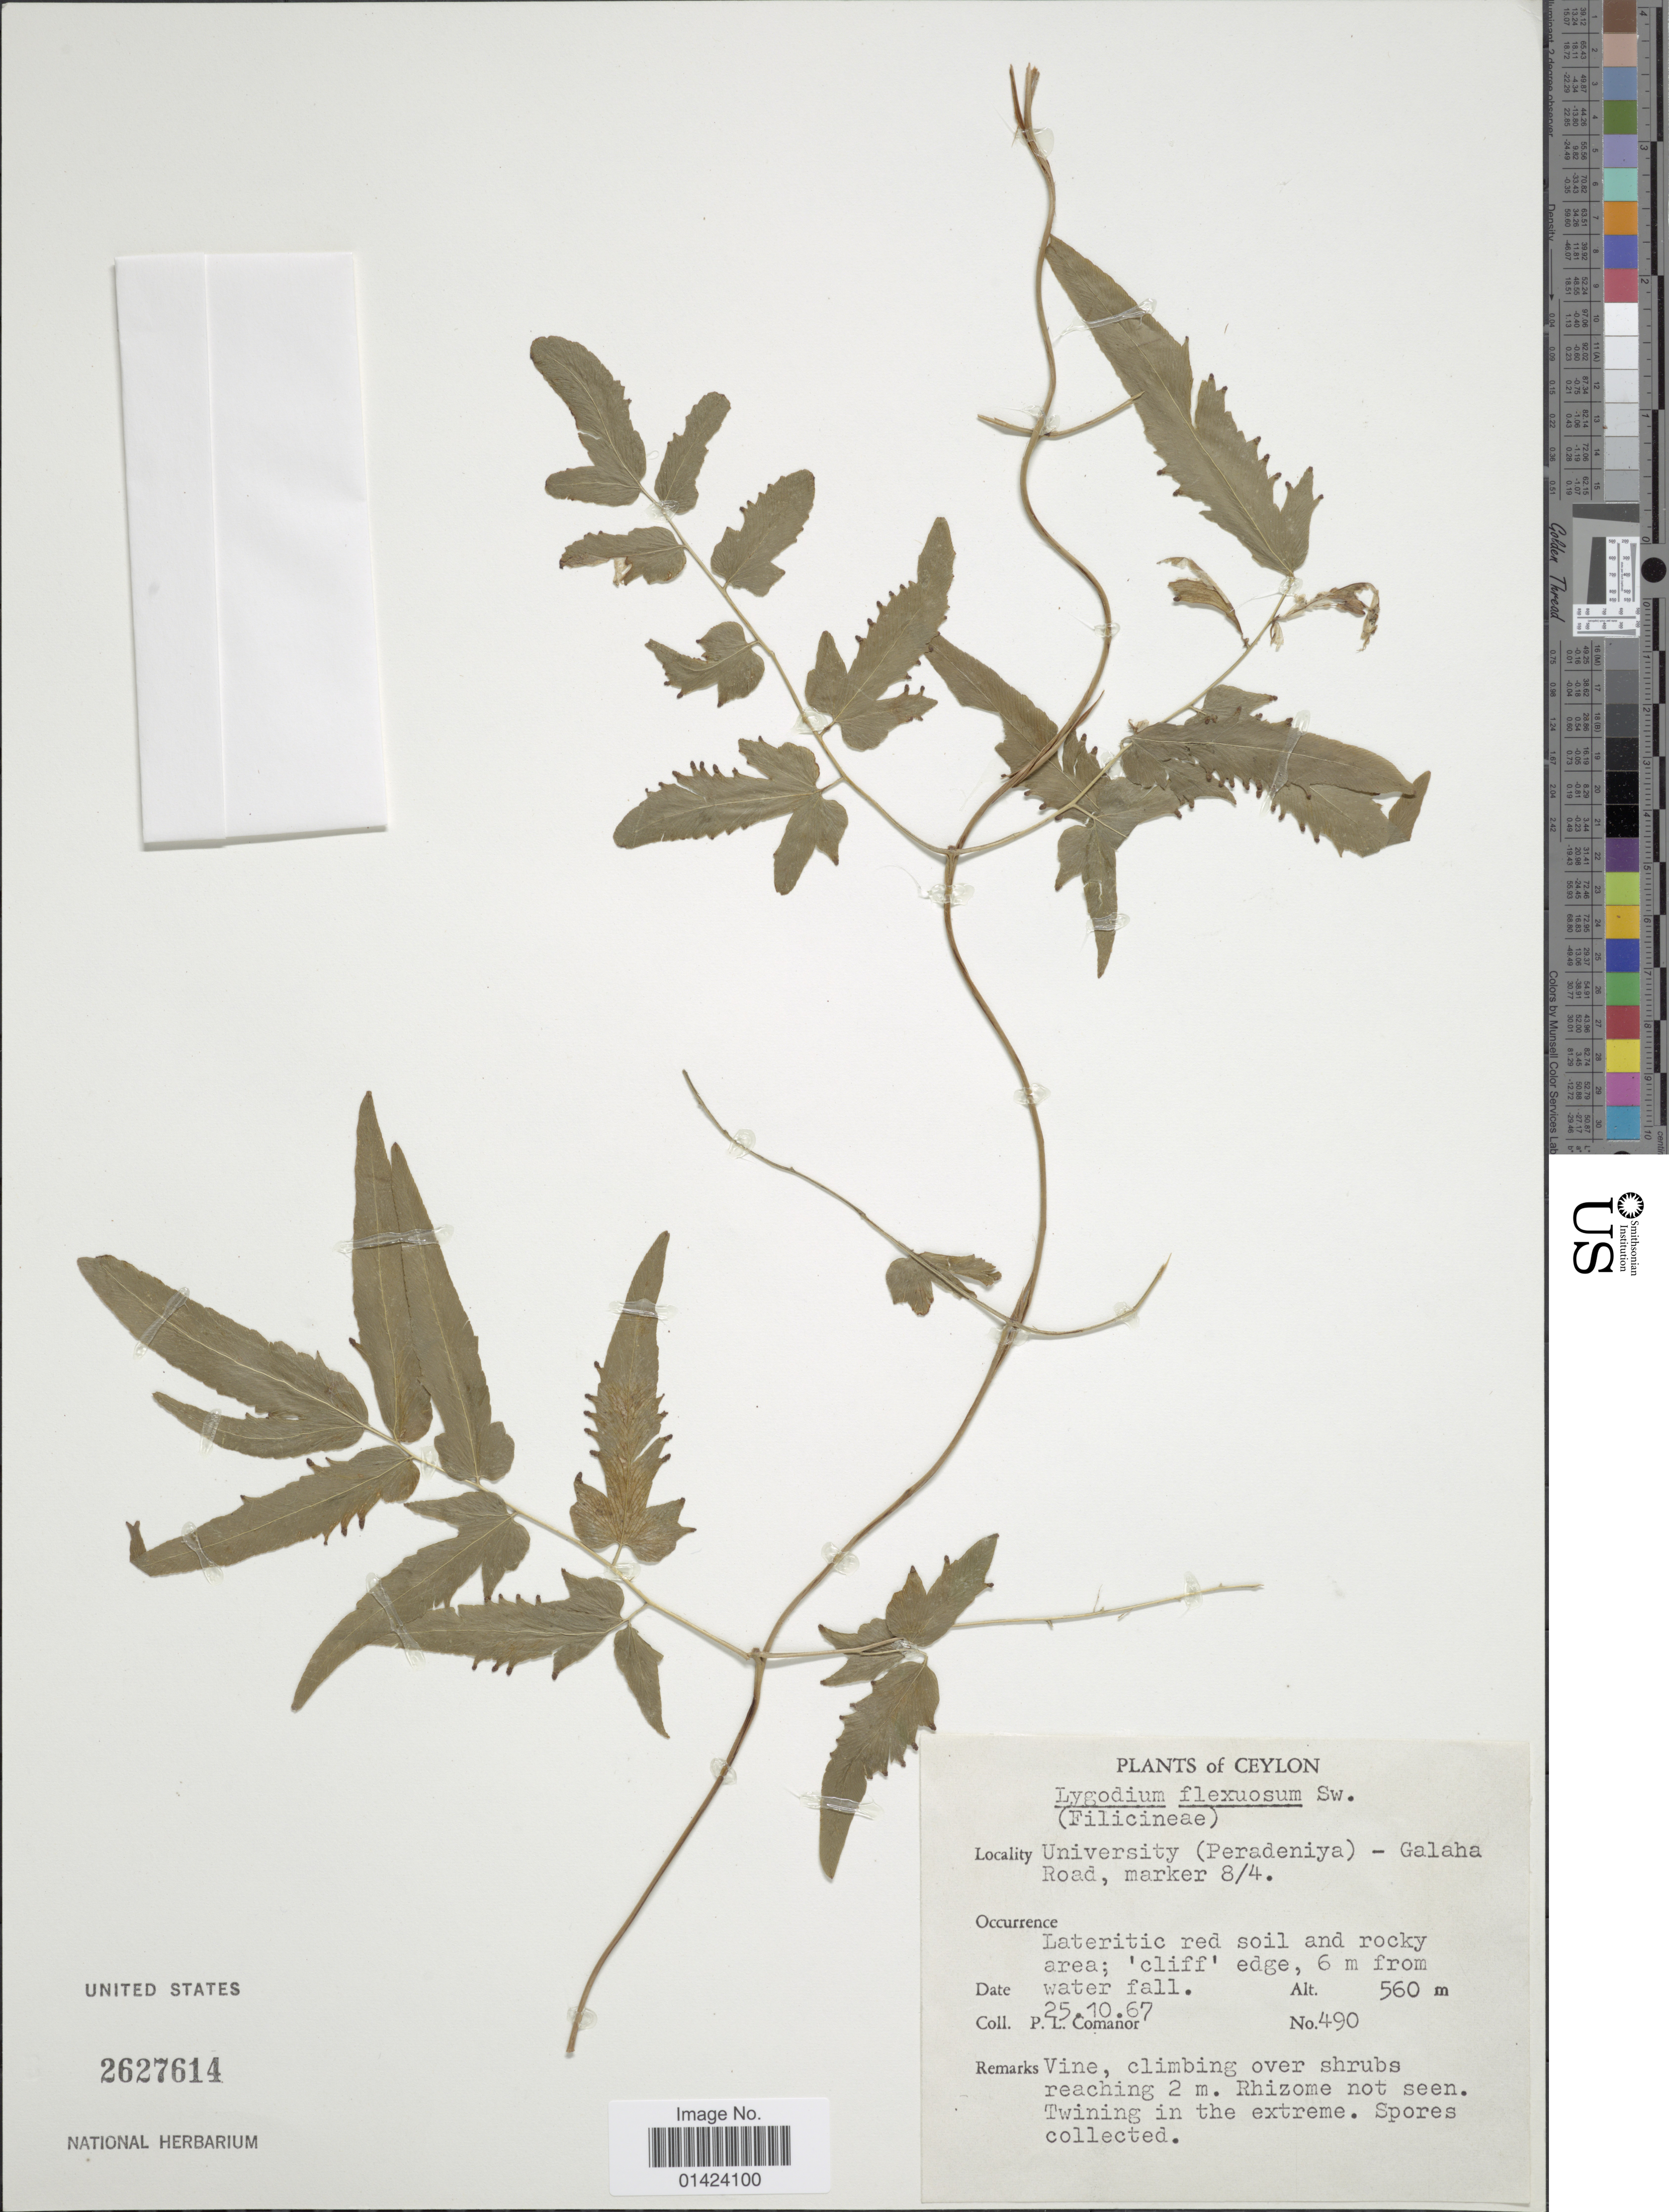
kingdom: Plantae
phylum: Tracheophyta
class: Polypodiopsida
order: Schizaeales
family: Lygodiaceae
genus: Lygodium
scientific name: Lygodium flexuosum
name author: Sw.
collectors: P. Comanor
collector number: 490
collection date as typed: Transcribed d/m/y: 25/10/67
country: Sri Lanka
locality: Ceylon, University (Peradeniya)-Galaha road, marker8/4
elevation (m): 560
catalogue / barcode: US 2627614